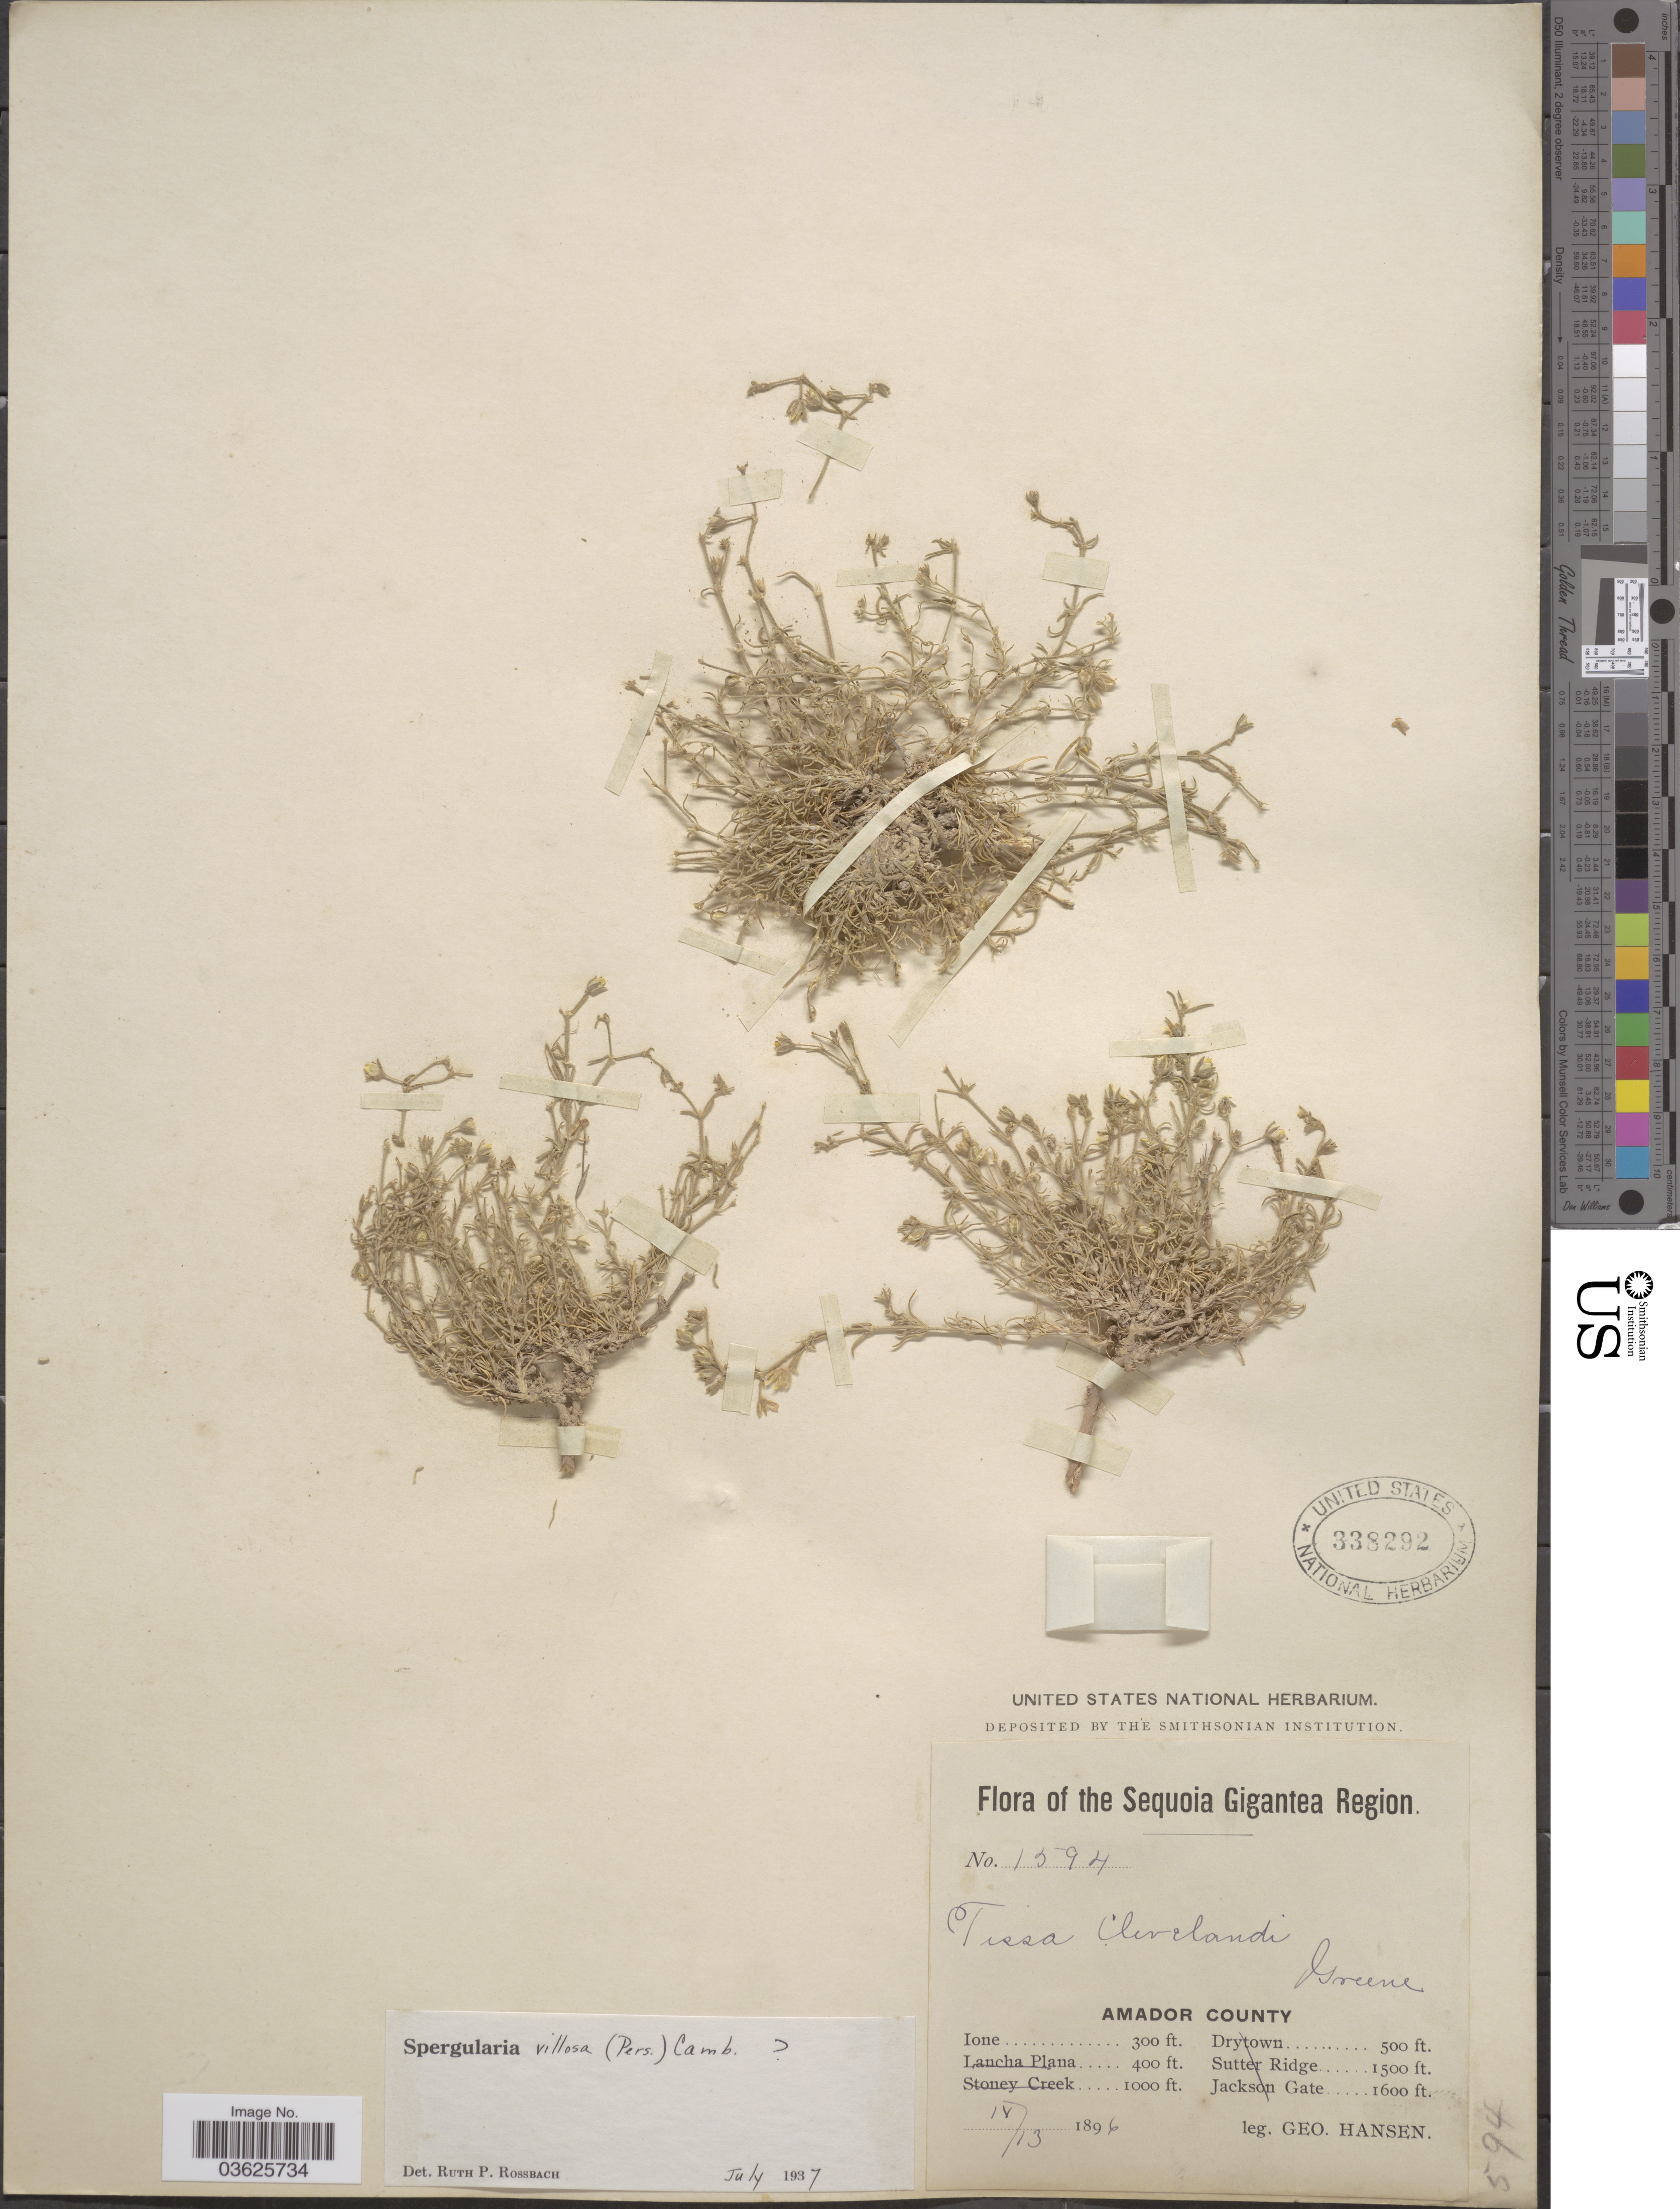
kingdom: Plantae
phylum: Tracheophyta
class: Magnoliopsida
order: Caryophyllales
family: Caryophyllaceae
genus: Spergularia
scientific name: Spergularia villosa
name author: (Pers.) Cambess.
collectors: G. Hansen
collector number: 1594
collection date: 1896-04-13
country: United States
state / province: California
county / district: Amador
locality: The Sequoia Gigantea Region. Amador County. Ione.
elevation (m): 91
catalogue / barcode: US 338292